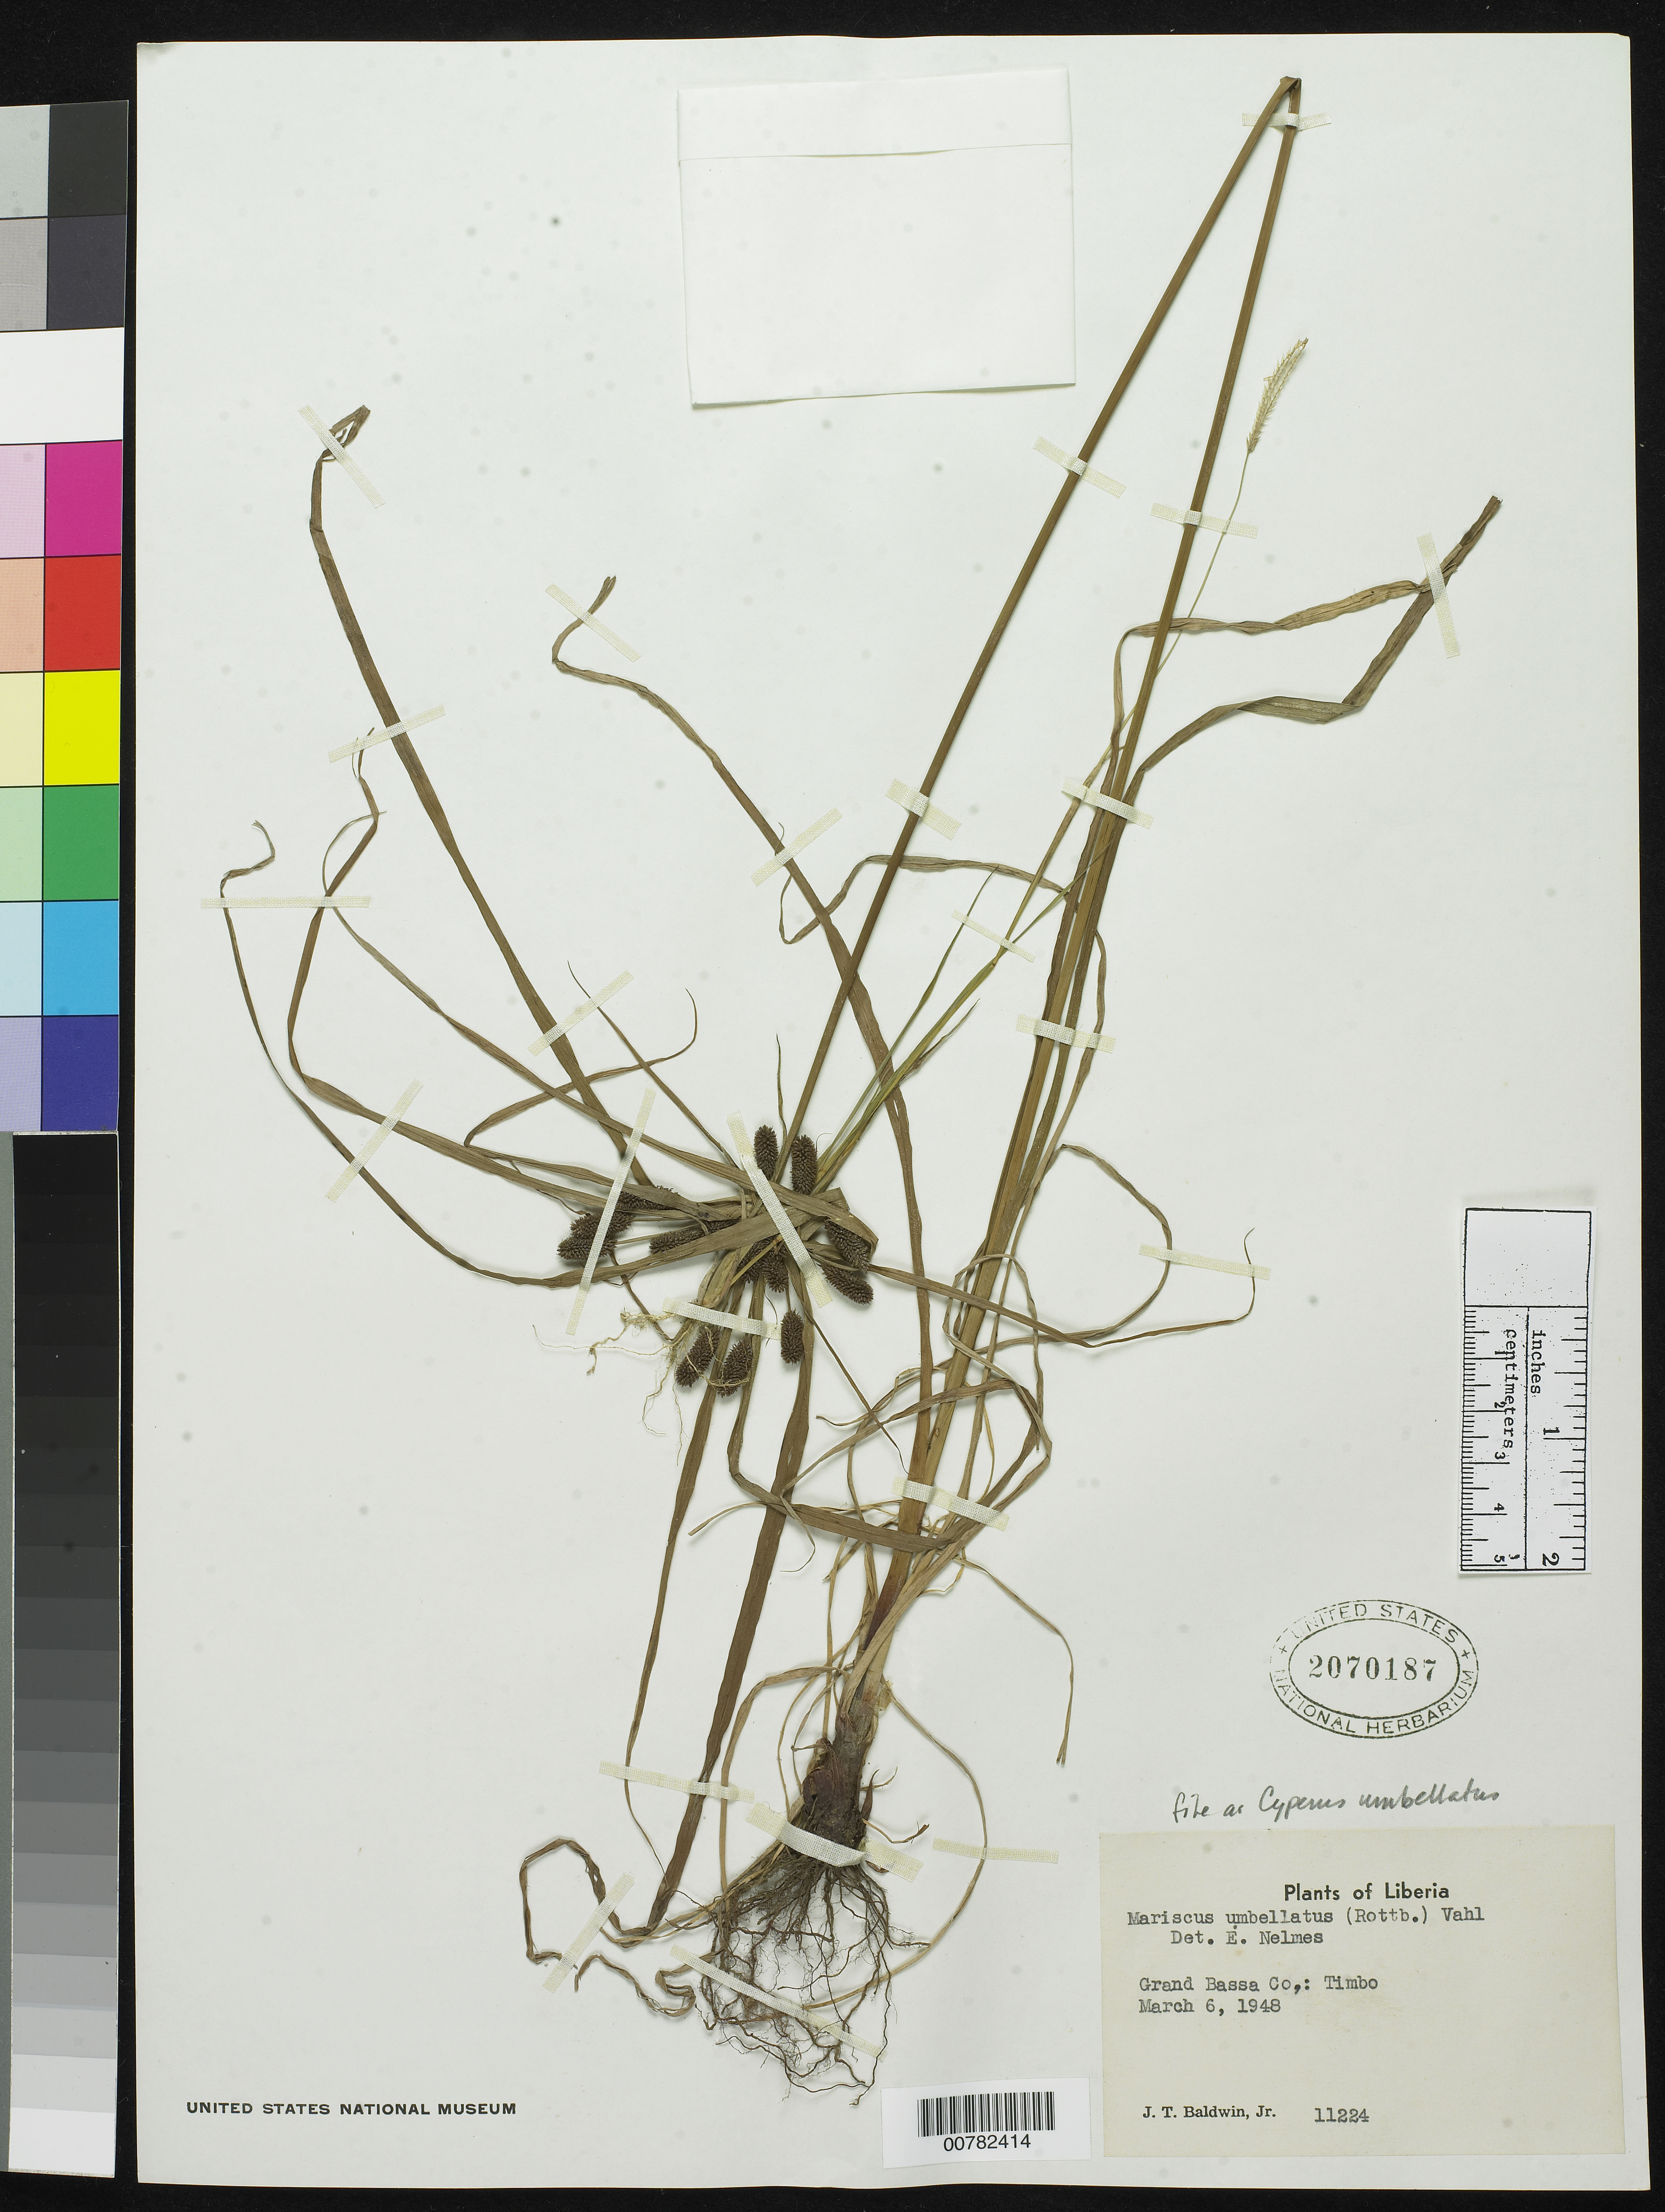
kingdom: Plantae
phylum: Tracheophyta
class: Liliopsida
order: Poales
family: Cyperaceae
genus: Cyperus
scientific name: Cyperus cyperoides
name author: (L.) Kuntze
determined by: Strong, Mark T., (BOT), Smithsonian Institution - National Museum of Natural History (UNITED STATES)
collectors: J. T. Baldwin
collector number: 11224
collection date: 1948-03-06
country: Liberia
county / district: Grand Bassa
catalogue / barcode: US 2070187